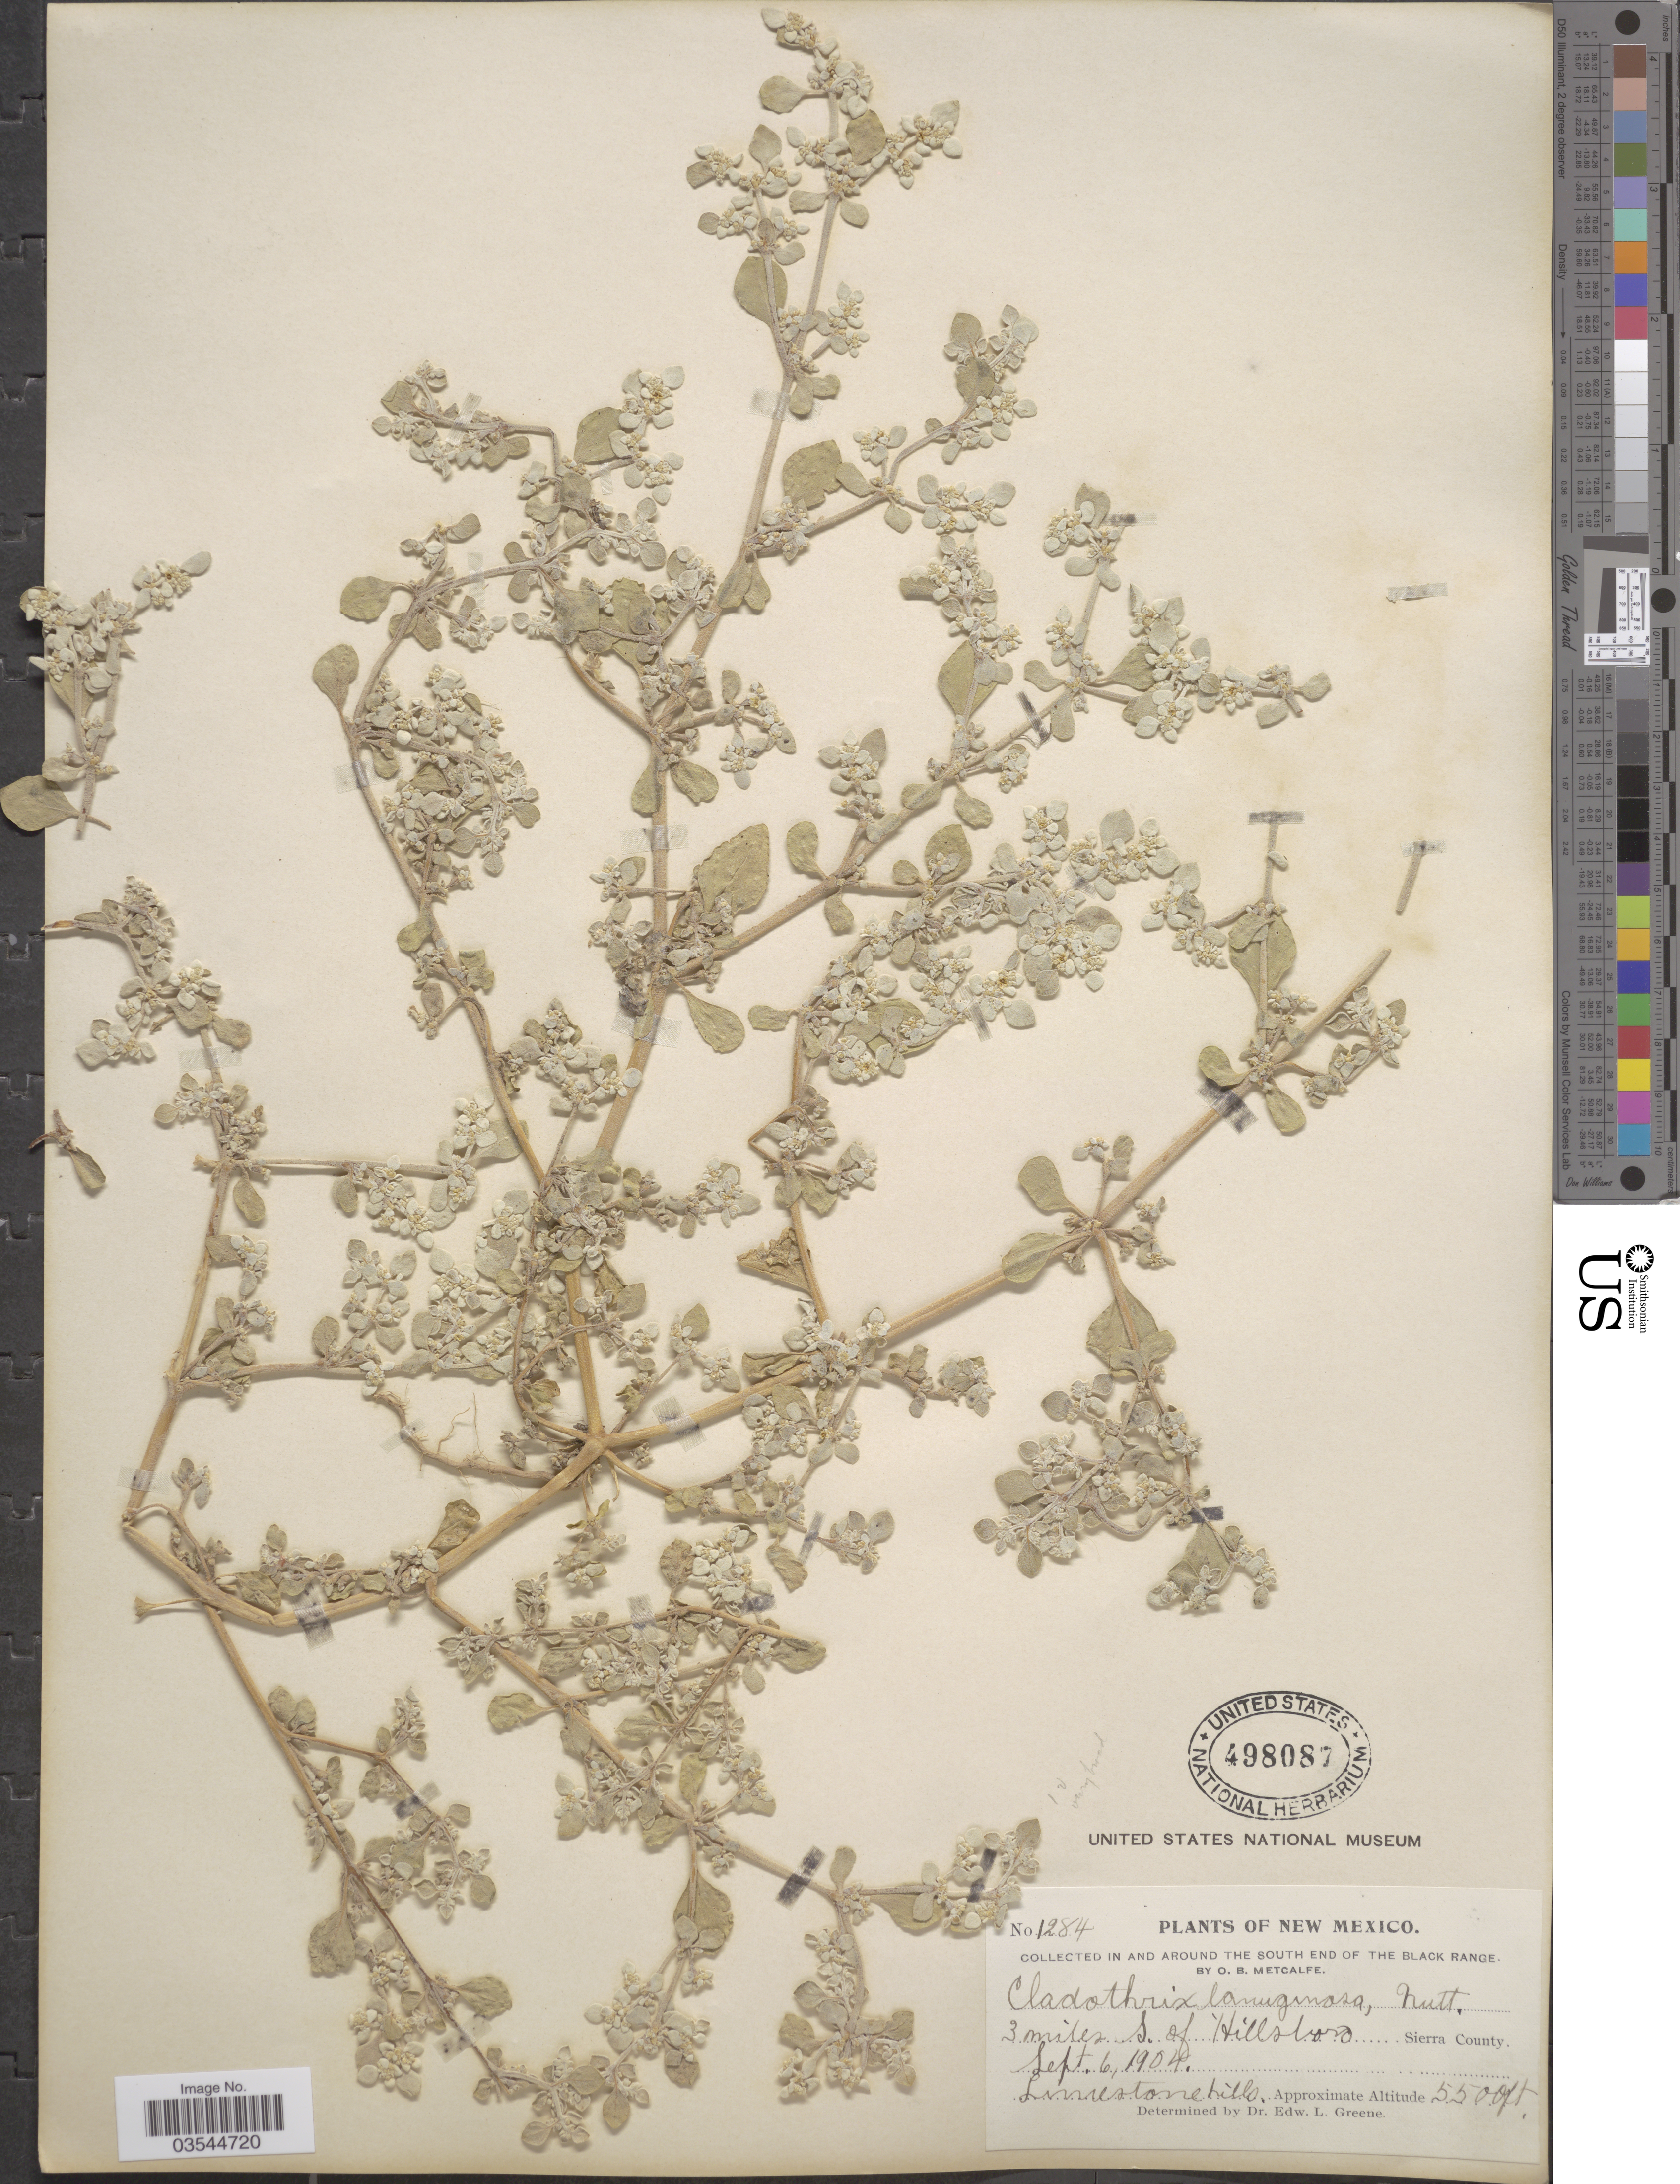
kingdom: Plantae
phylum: Tracheophyta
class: Magnoliopsida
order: Caryophyllales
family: Amaranthaceae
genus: Tidestromia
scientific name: Tidestromia lanuginosa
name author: (Nutt.) Standl.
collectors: O. B. Metcalfe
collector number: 1284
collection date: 1904-09-06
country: United States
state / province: New Mexico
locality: In and around the south end of The Black Range. 3 miles S. of Hillsboro. Sierra County. Limestone hills.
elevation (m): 1676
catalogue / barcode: US 498087